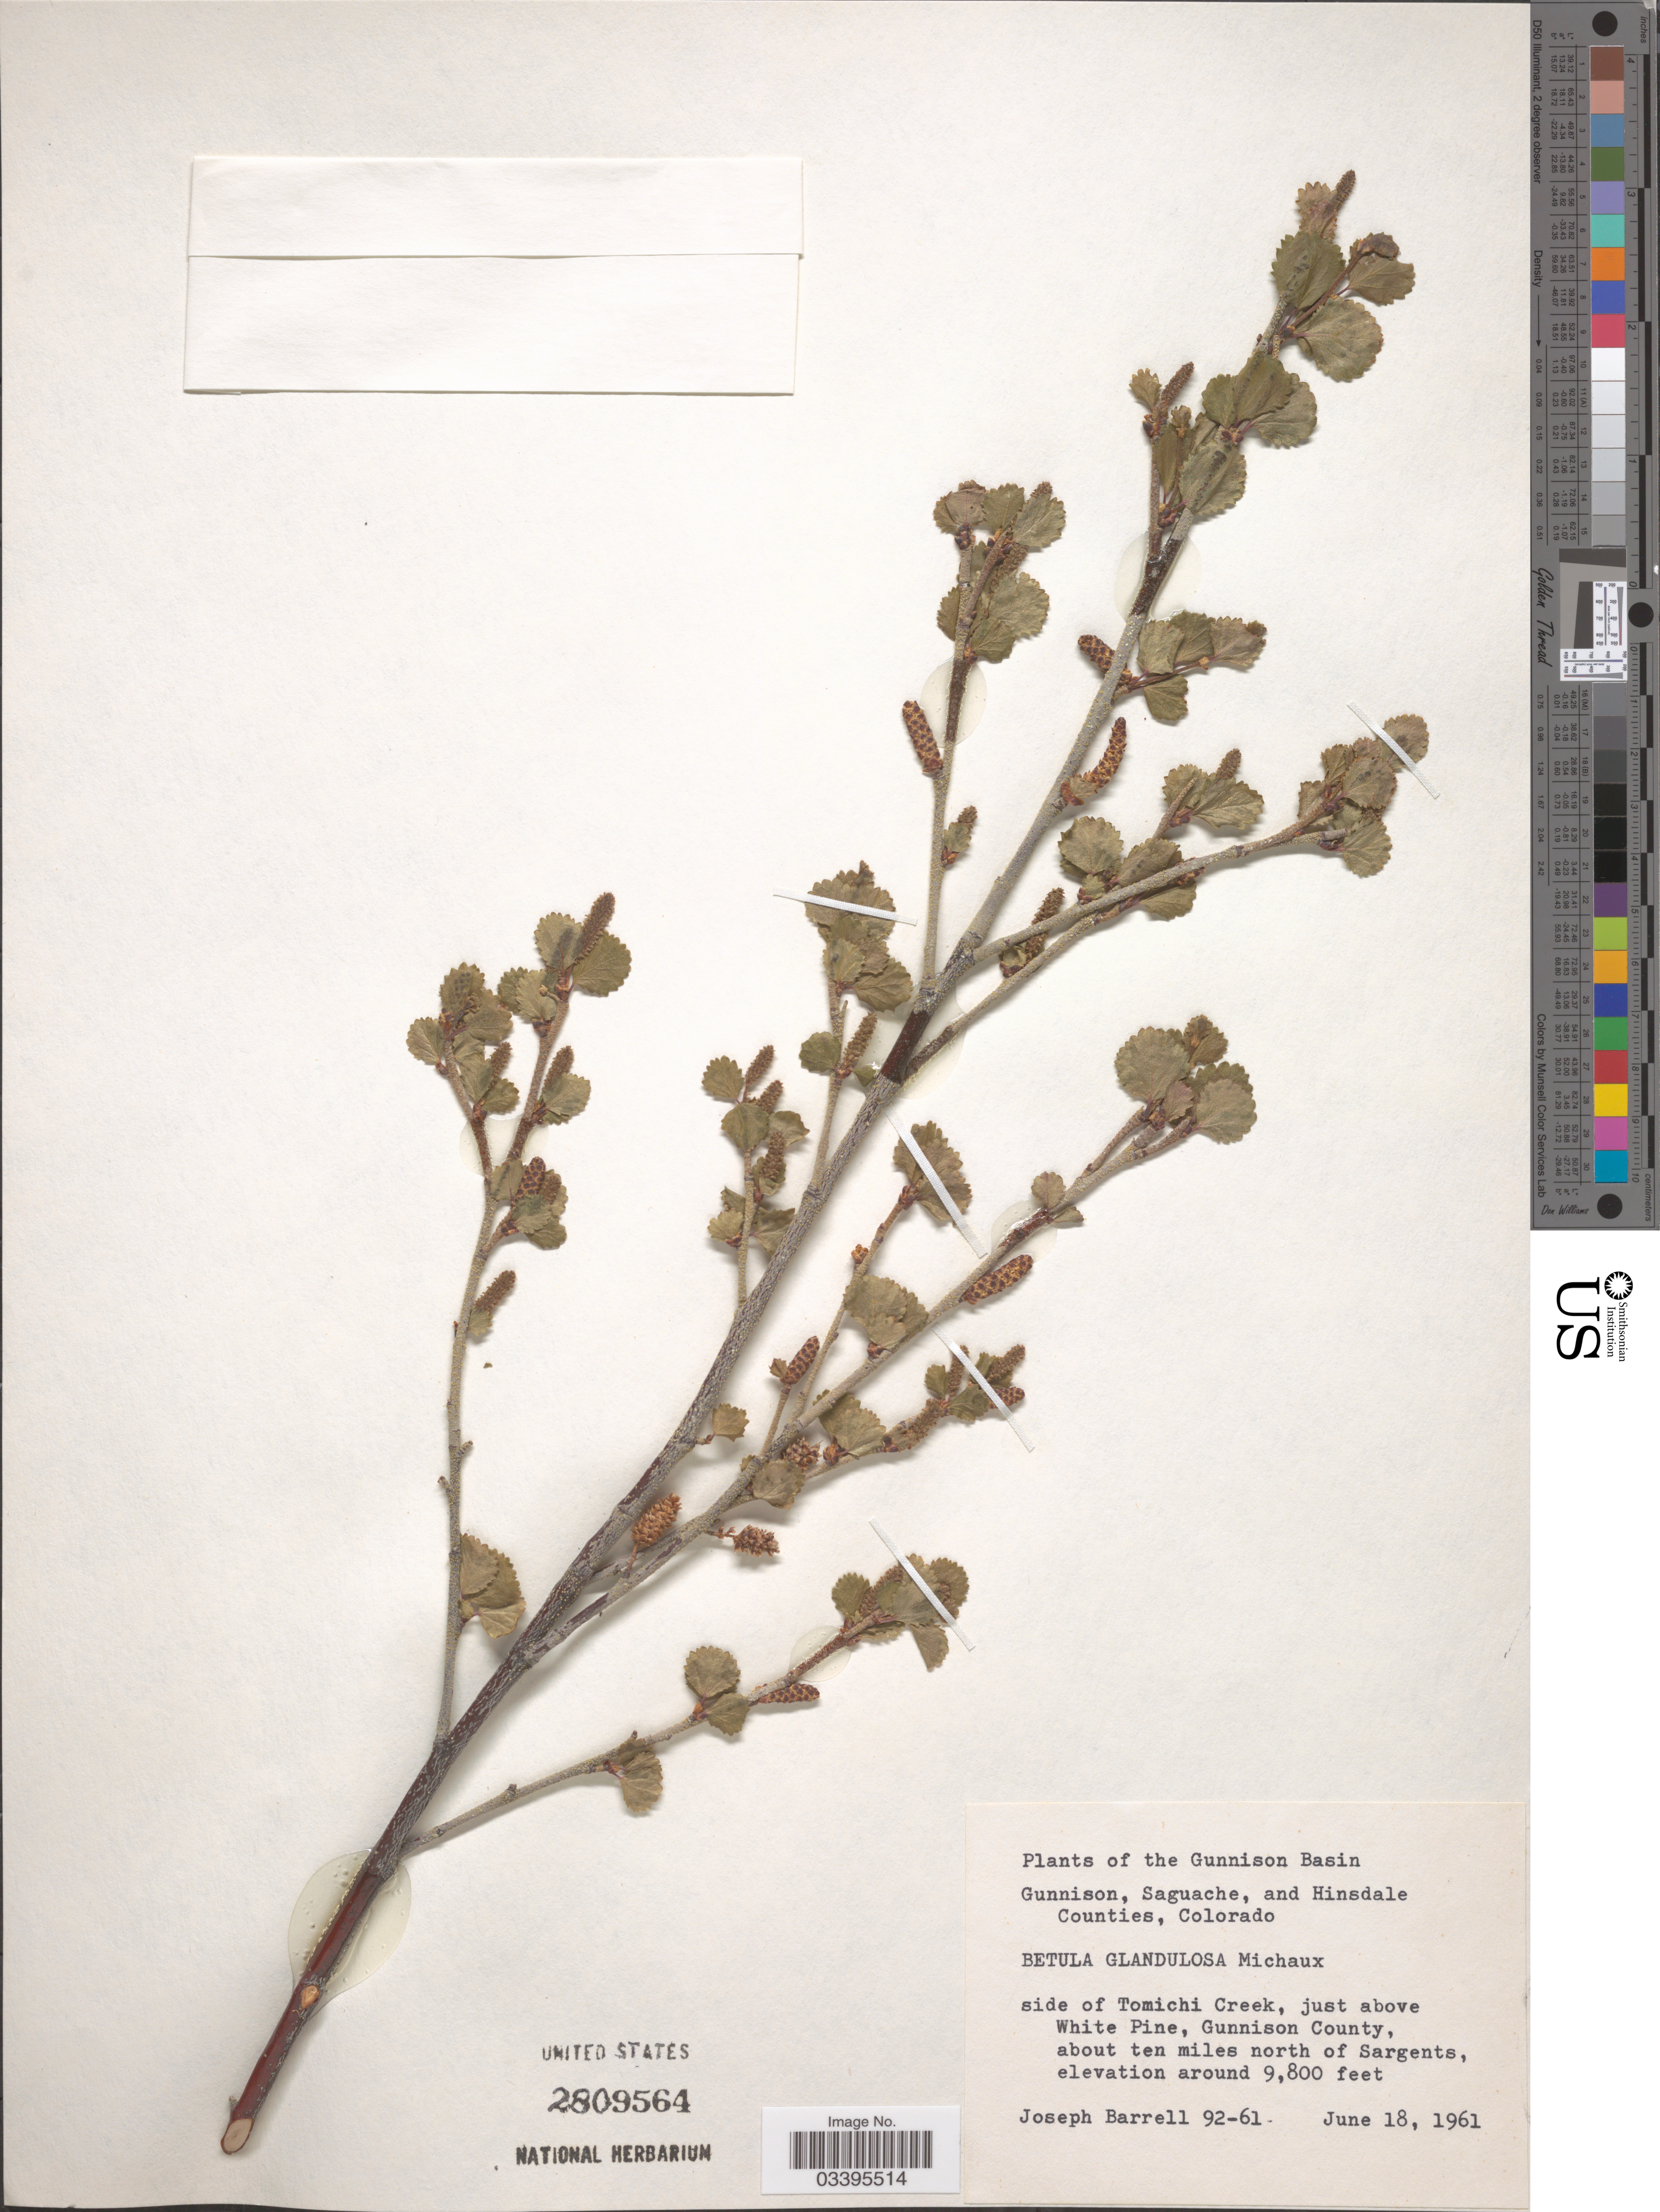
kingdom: Plantae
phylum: Tracheophyta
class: Magnoliopsida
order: Fagales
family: Betulaceae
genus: Betula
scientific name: Betula glandulosa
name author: Michx.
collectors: J. Barrell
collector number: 92-61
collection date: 1961-06-18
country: United States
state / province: Colorado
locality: The Gunnison Basin. Side of Tomichi Creek, just above White Pine, Gunnison County, about ten miles north of Sargents.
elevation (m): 2987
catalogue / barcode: US 2809564